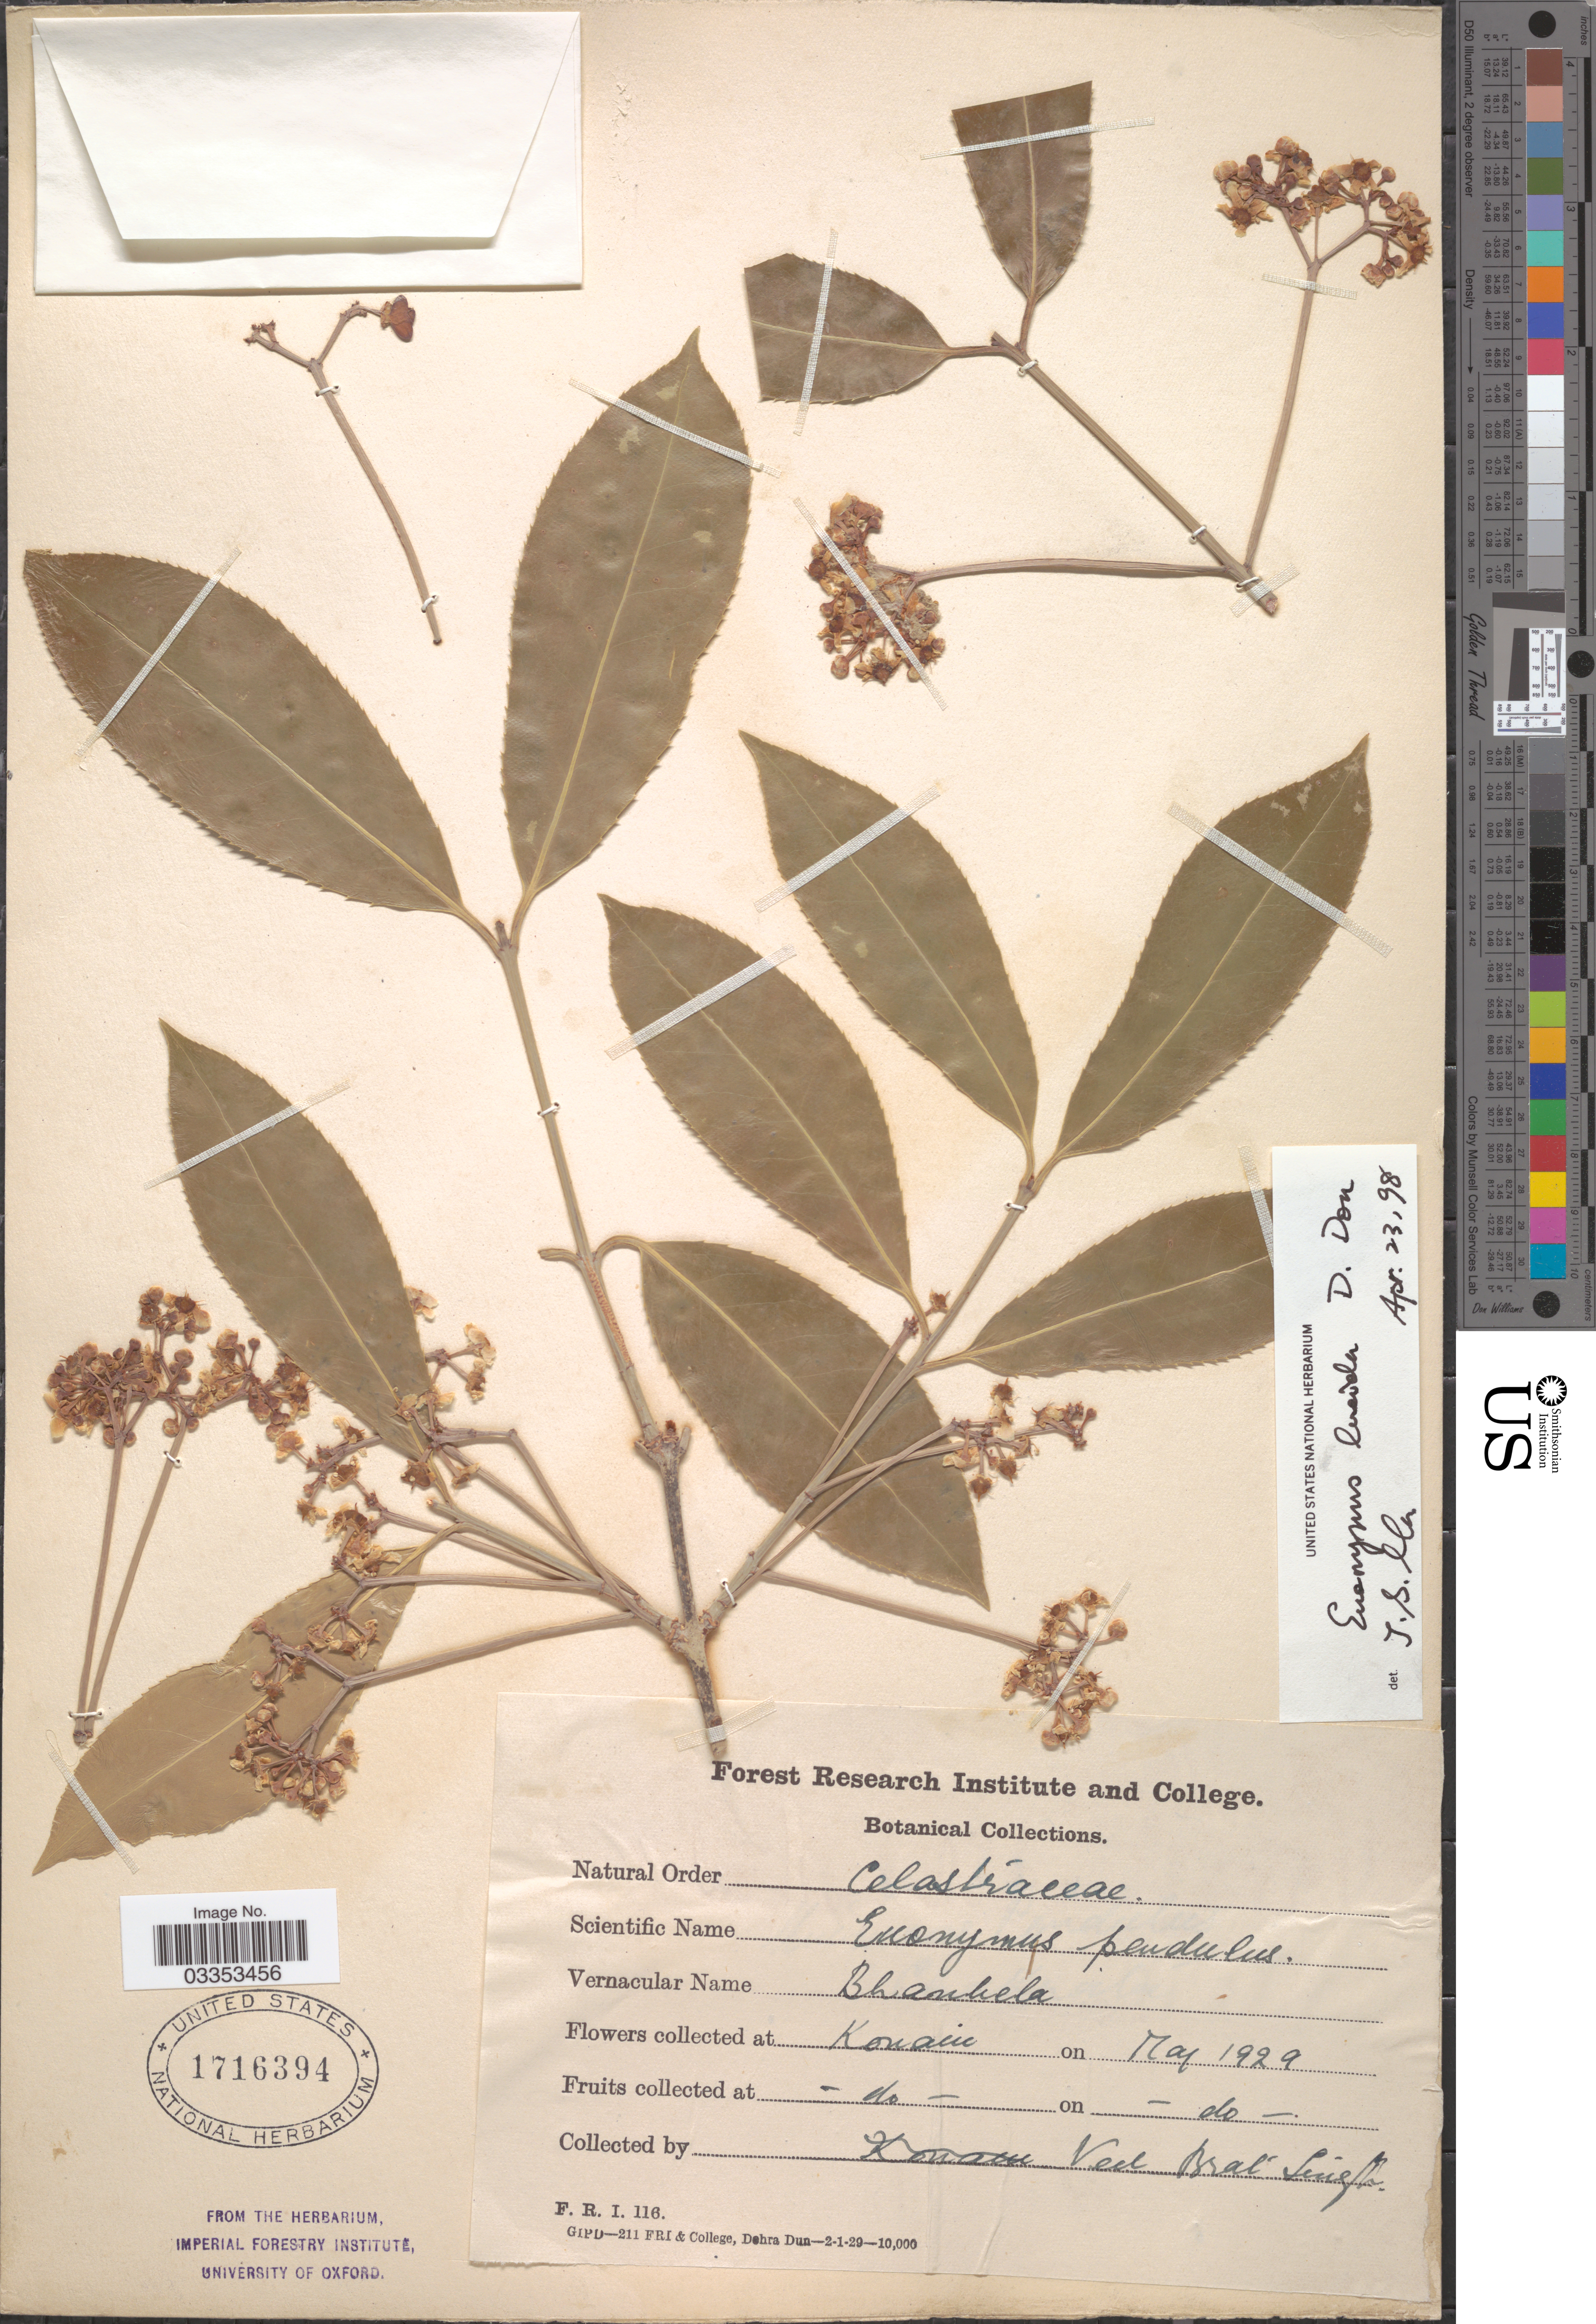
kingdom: Plantae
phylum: Tracheophyta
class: Magnoliopsida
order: Celastrales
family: Celastraceae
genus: Euonymus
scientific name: Euonymus lucidus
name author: D. Don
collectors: V. Singh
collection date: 1929-05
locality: Konain. [interpreted]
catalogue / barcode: US 1716394